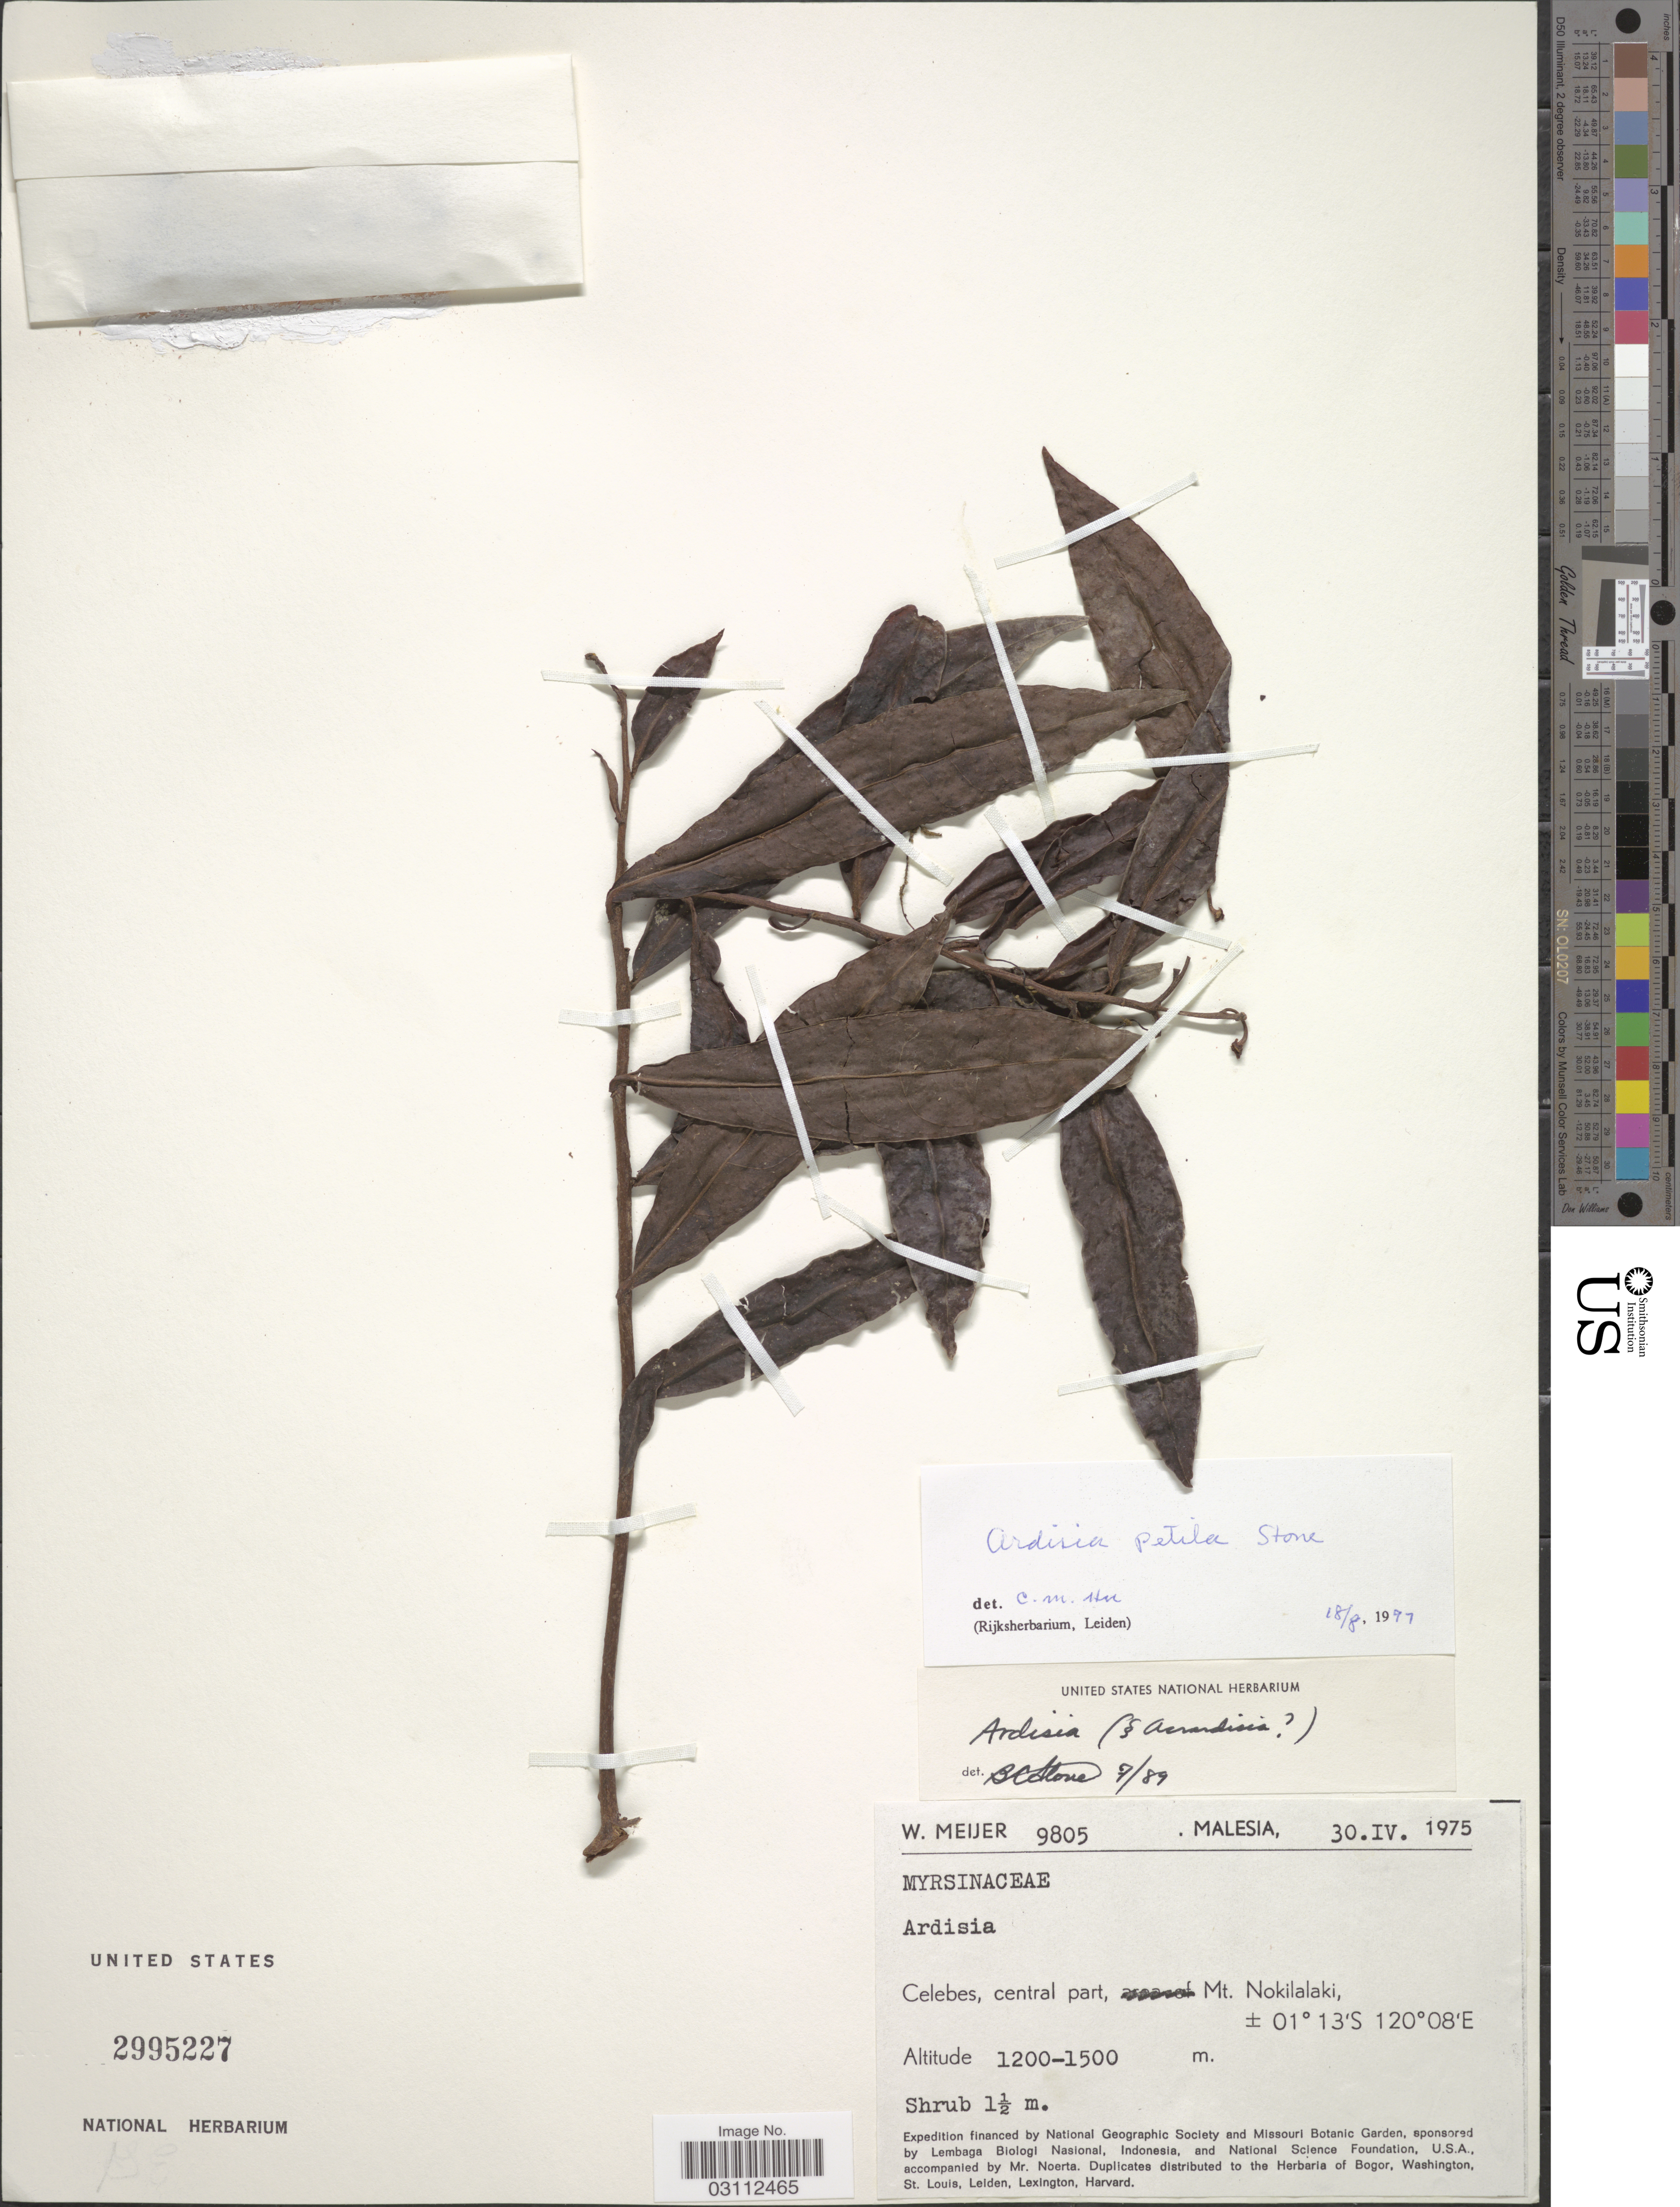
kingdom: Plantae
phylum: Tracheophyta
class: Magnoliopsida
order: Ericales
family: Primulaceae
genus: Ardisia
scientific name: Ardisia petila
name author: B.C. Stone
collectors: W. Meijer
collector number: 9805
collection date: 1975-04-30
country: Malaysia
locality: Celebes, central part, Mt. Nokilalaki.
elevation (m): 1200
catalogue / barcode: US 2995227